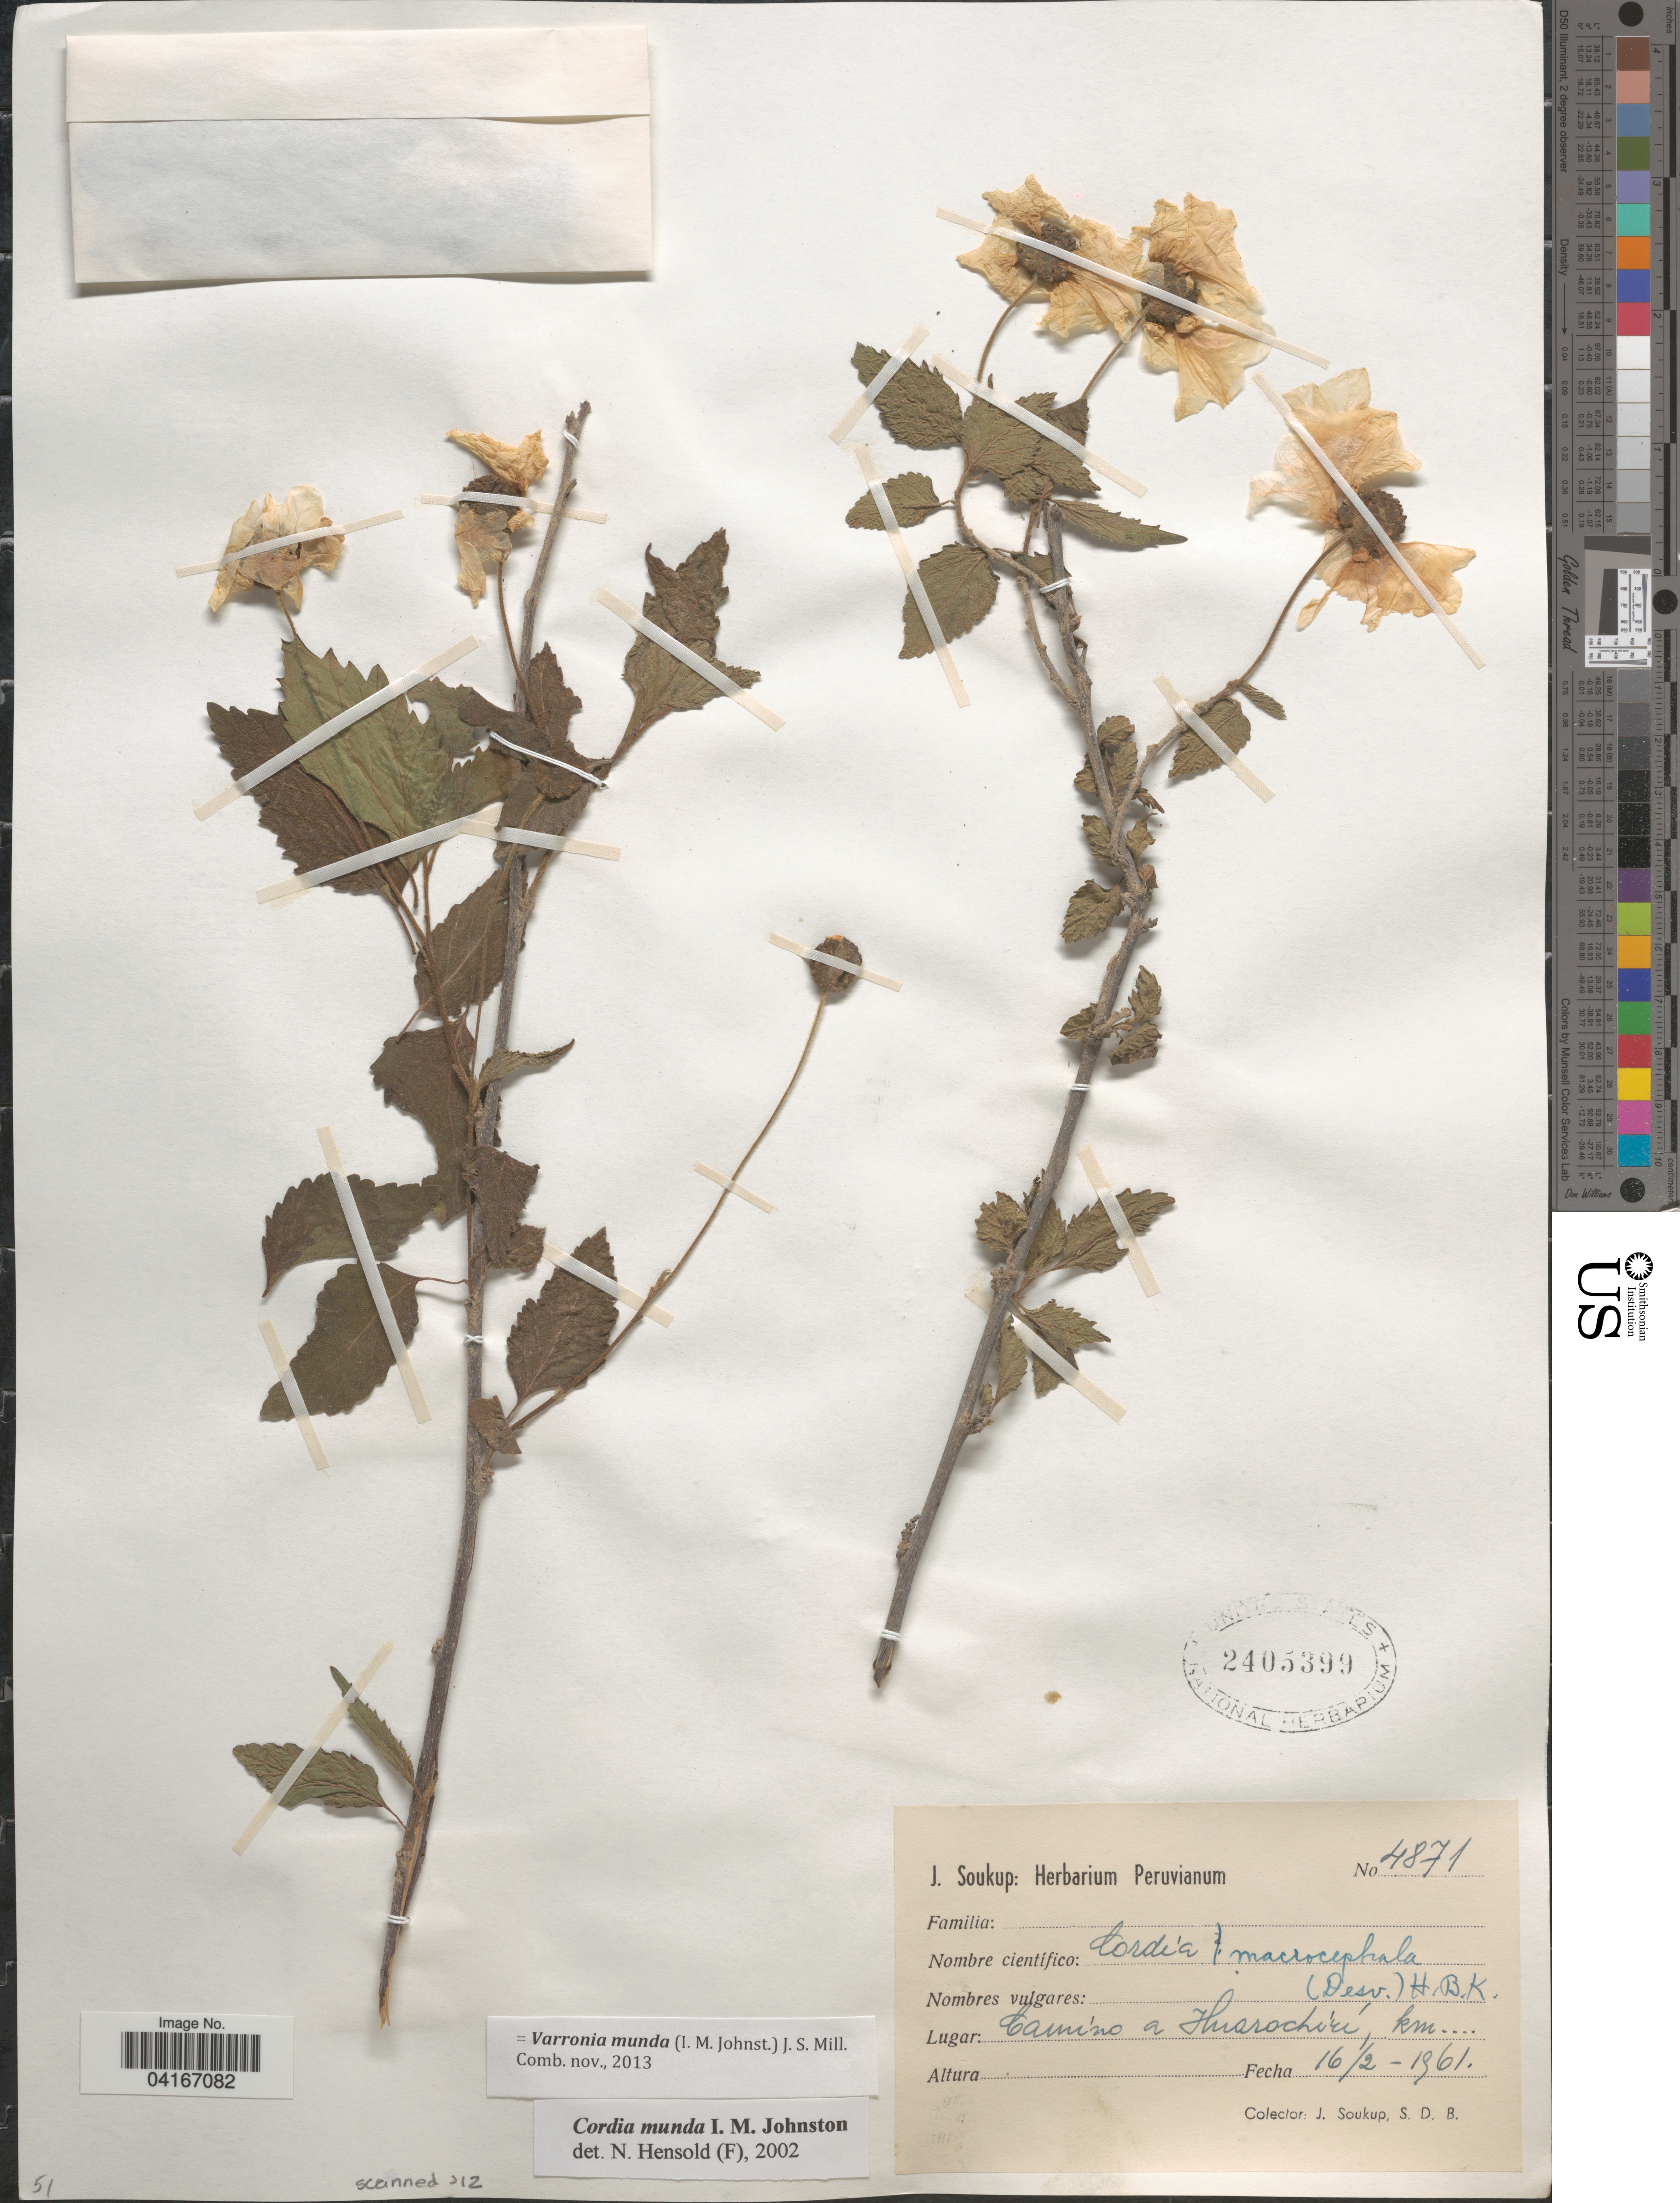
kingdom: Plantae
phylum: Tracheophyta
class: Magnoliopsida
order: Boraginales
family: Cordiaceae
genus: Varronia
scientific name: Varronia munda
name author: (I.M. Johnst.) J.S. Mill.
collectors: J. Soukup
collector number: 4871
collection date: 1961-02-16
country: Peru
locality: Camino a Huarochiri, km.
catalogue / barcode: US 2405399